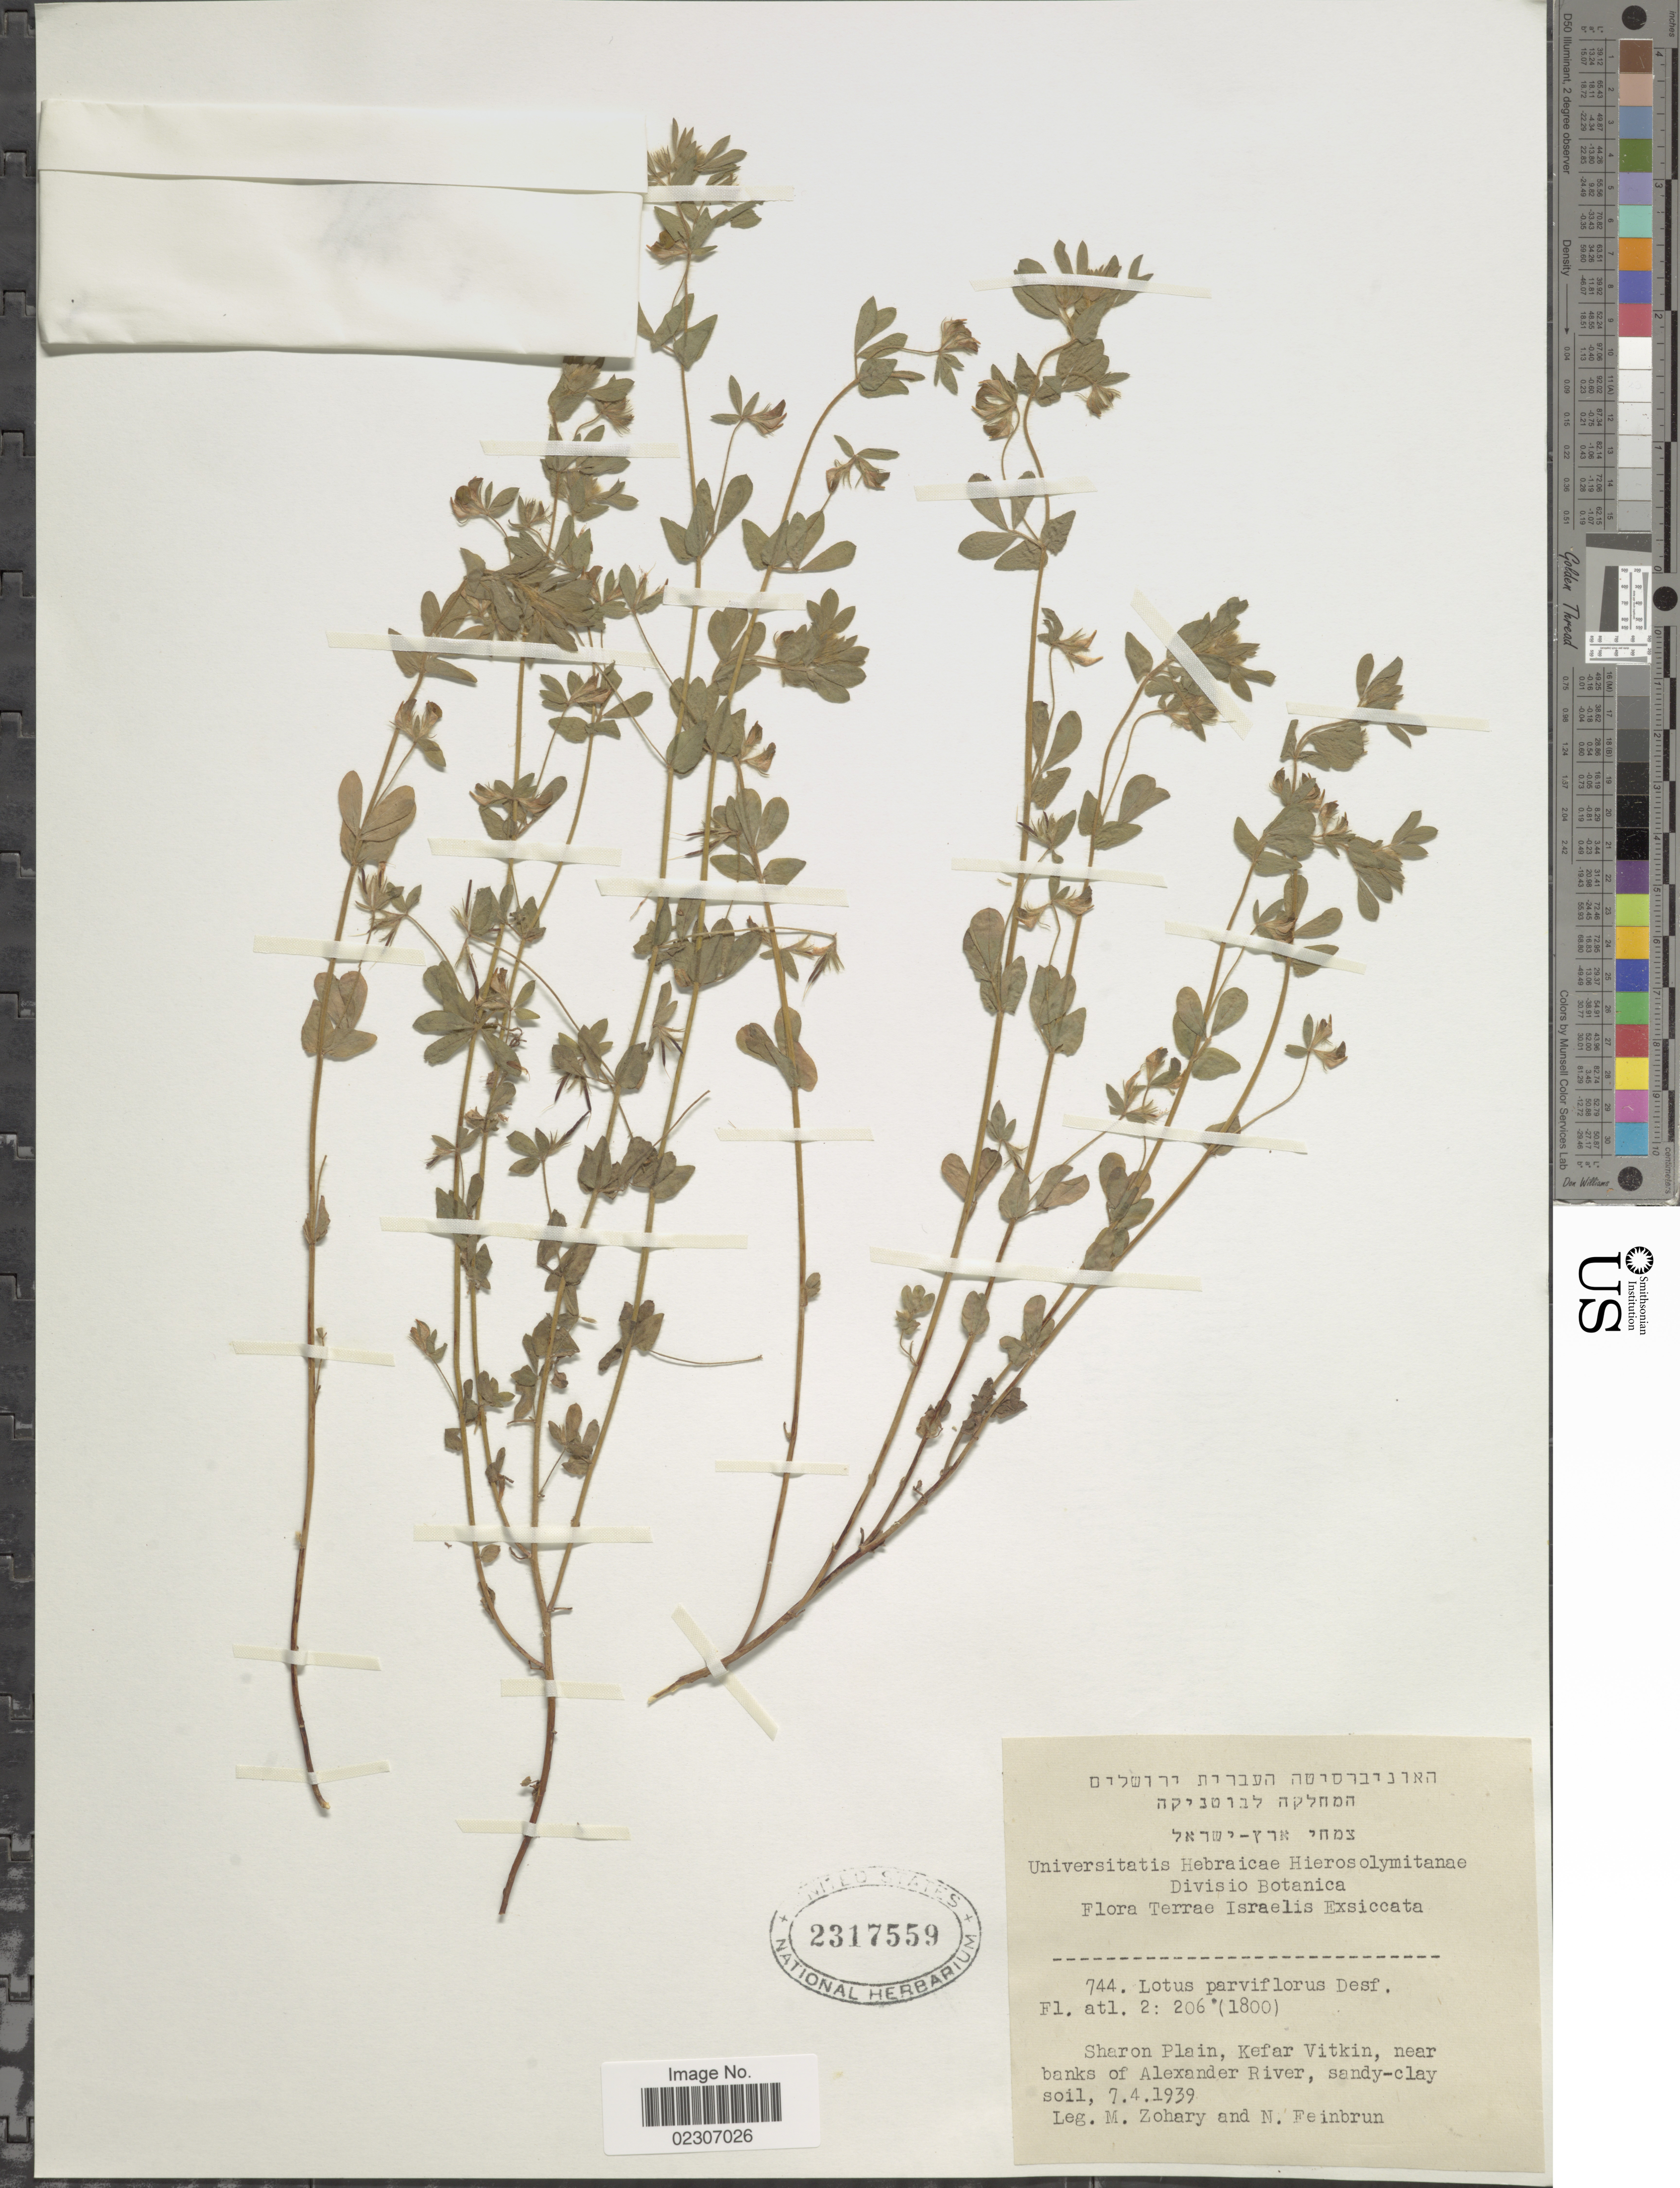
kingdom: Plantae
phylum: Tracheophyta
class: Magnoliopsida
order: Fabales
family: Fabaceae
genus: Lotus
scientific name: Lotus parviflorus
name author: Desf.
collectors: M. Zohary & N. Feinbrun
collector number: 744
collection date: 1939-04-07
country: Israel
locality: Terrae Israelis, Sharon Plain, Kefar Vitkin, near banks of Alezander River, sandy-clay soil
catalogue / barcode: US 2317559